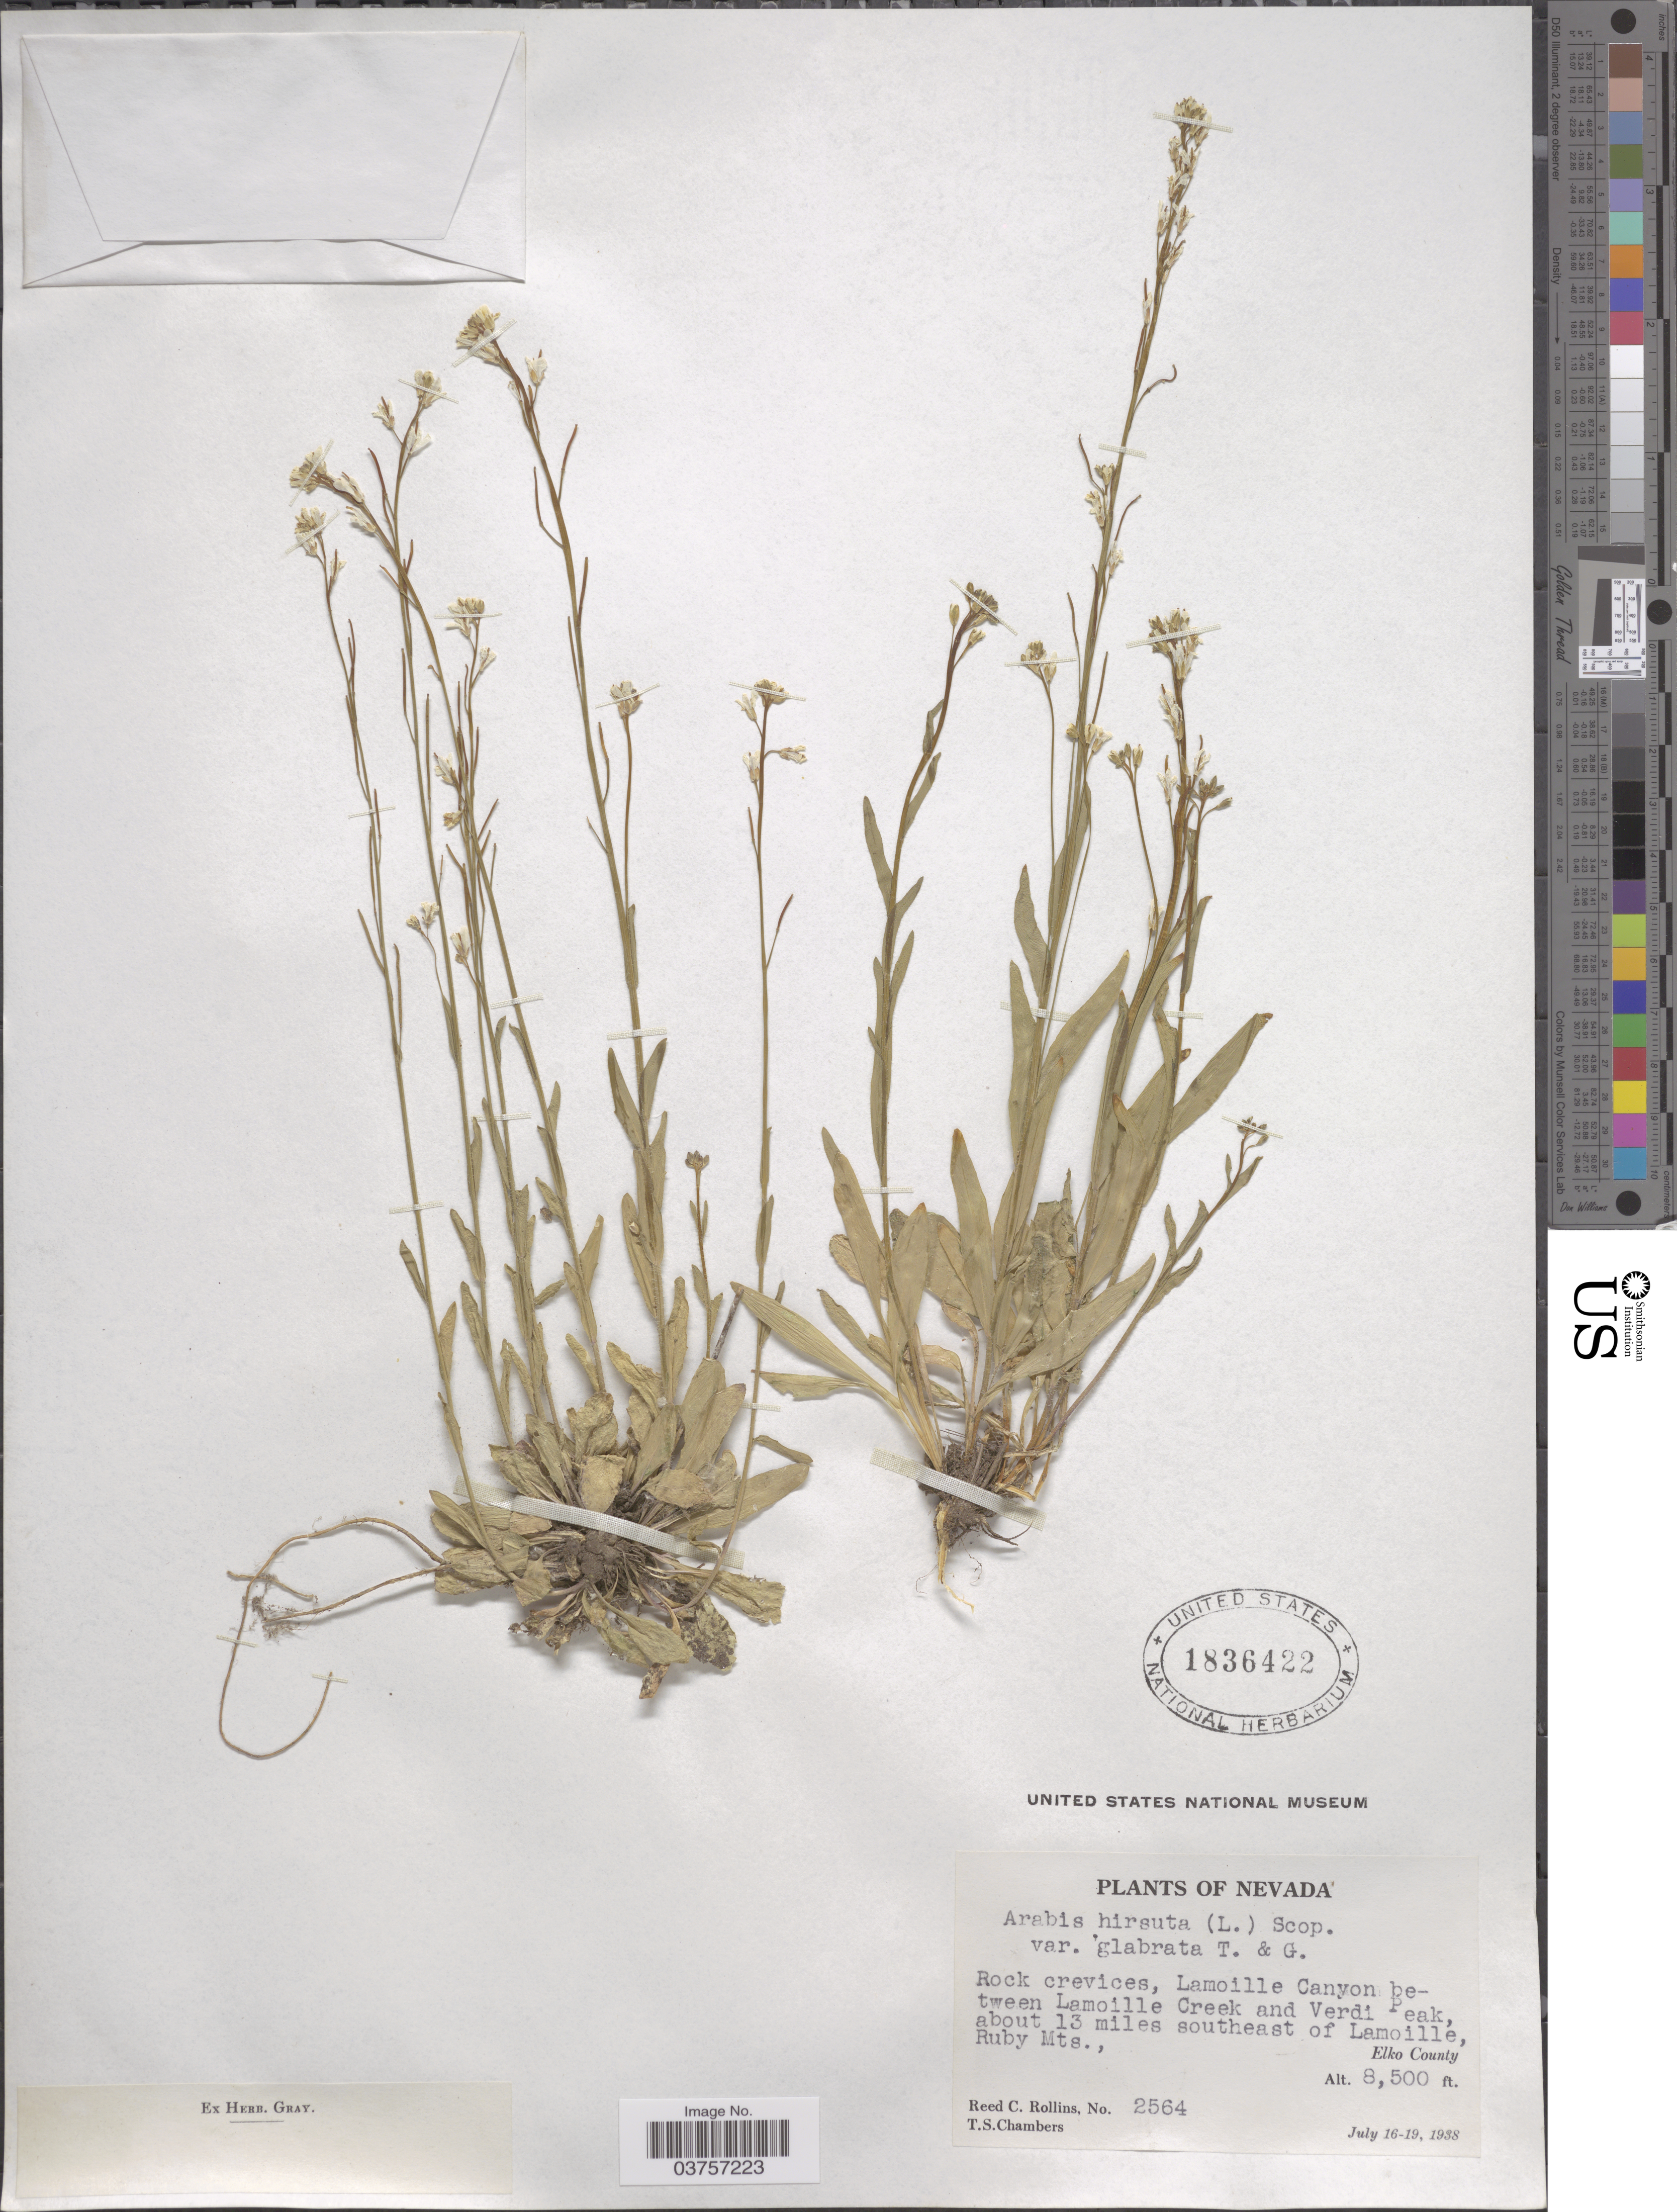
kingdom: Plantae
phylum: Tracheophyta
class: Magnoliopsida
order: Brassicales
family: Brassicaceae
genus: Arabis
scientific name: Arabis hirsuta var. glabrata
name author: Torr. & A. Gray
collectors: R. C. Rollins & T. Chambers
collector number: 2564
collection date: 1938-07-16/1938-07-19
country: United States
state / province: Nevada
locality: Lamoille Canyon between Lamoille Creek and Verdi Peak, about 13 miles southeast of Lamoille Ruby Mts. Elko County.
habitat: rock crevices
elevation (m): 2591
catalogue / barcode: US 1836422